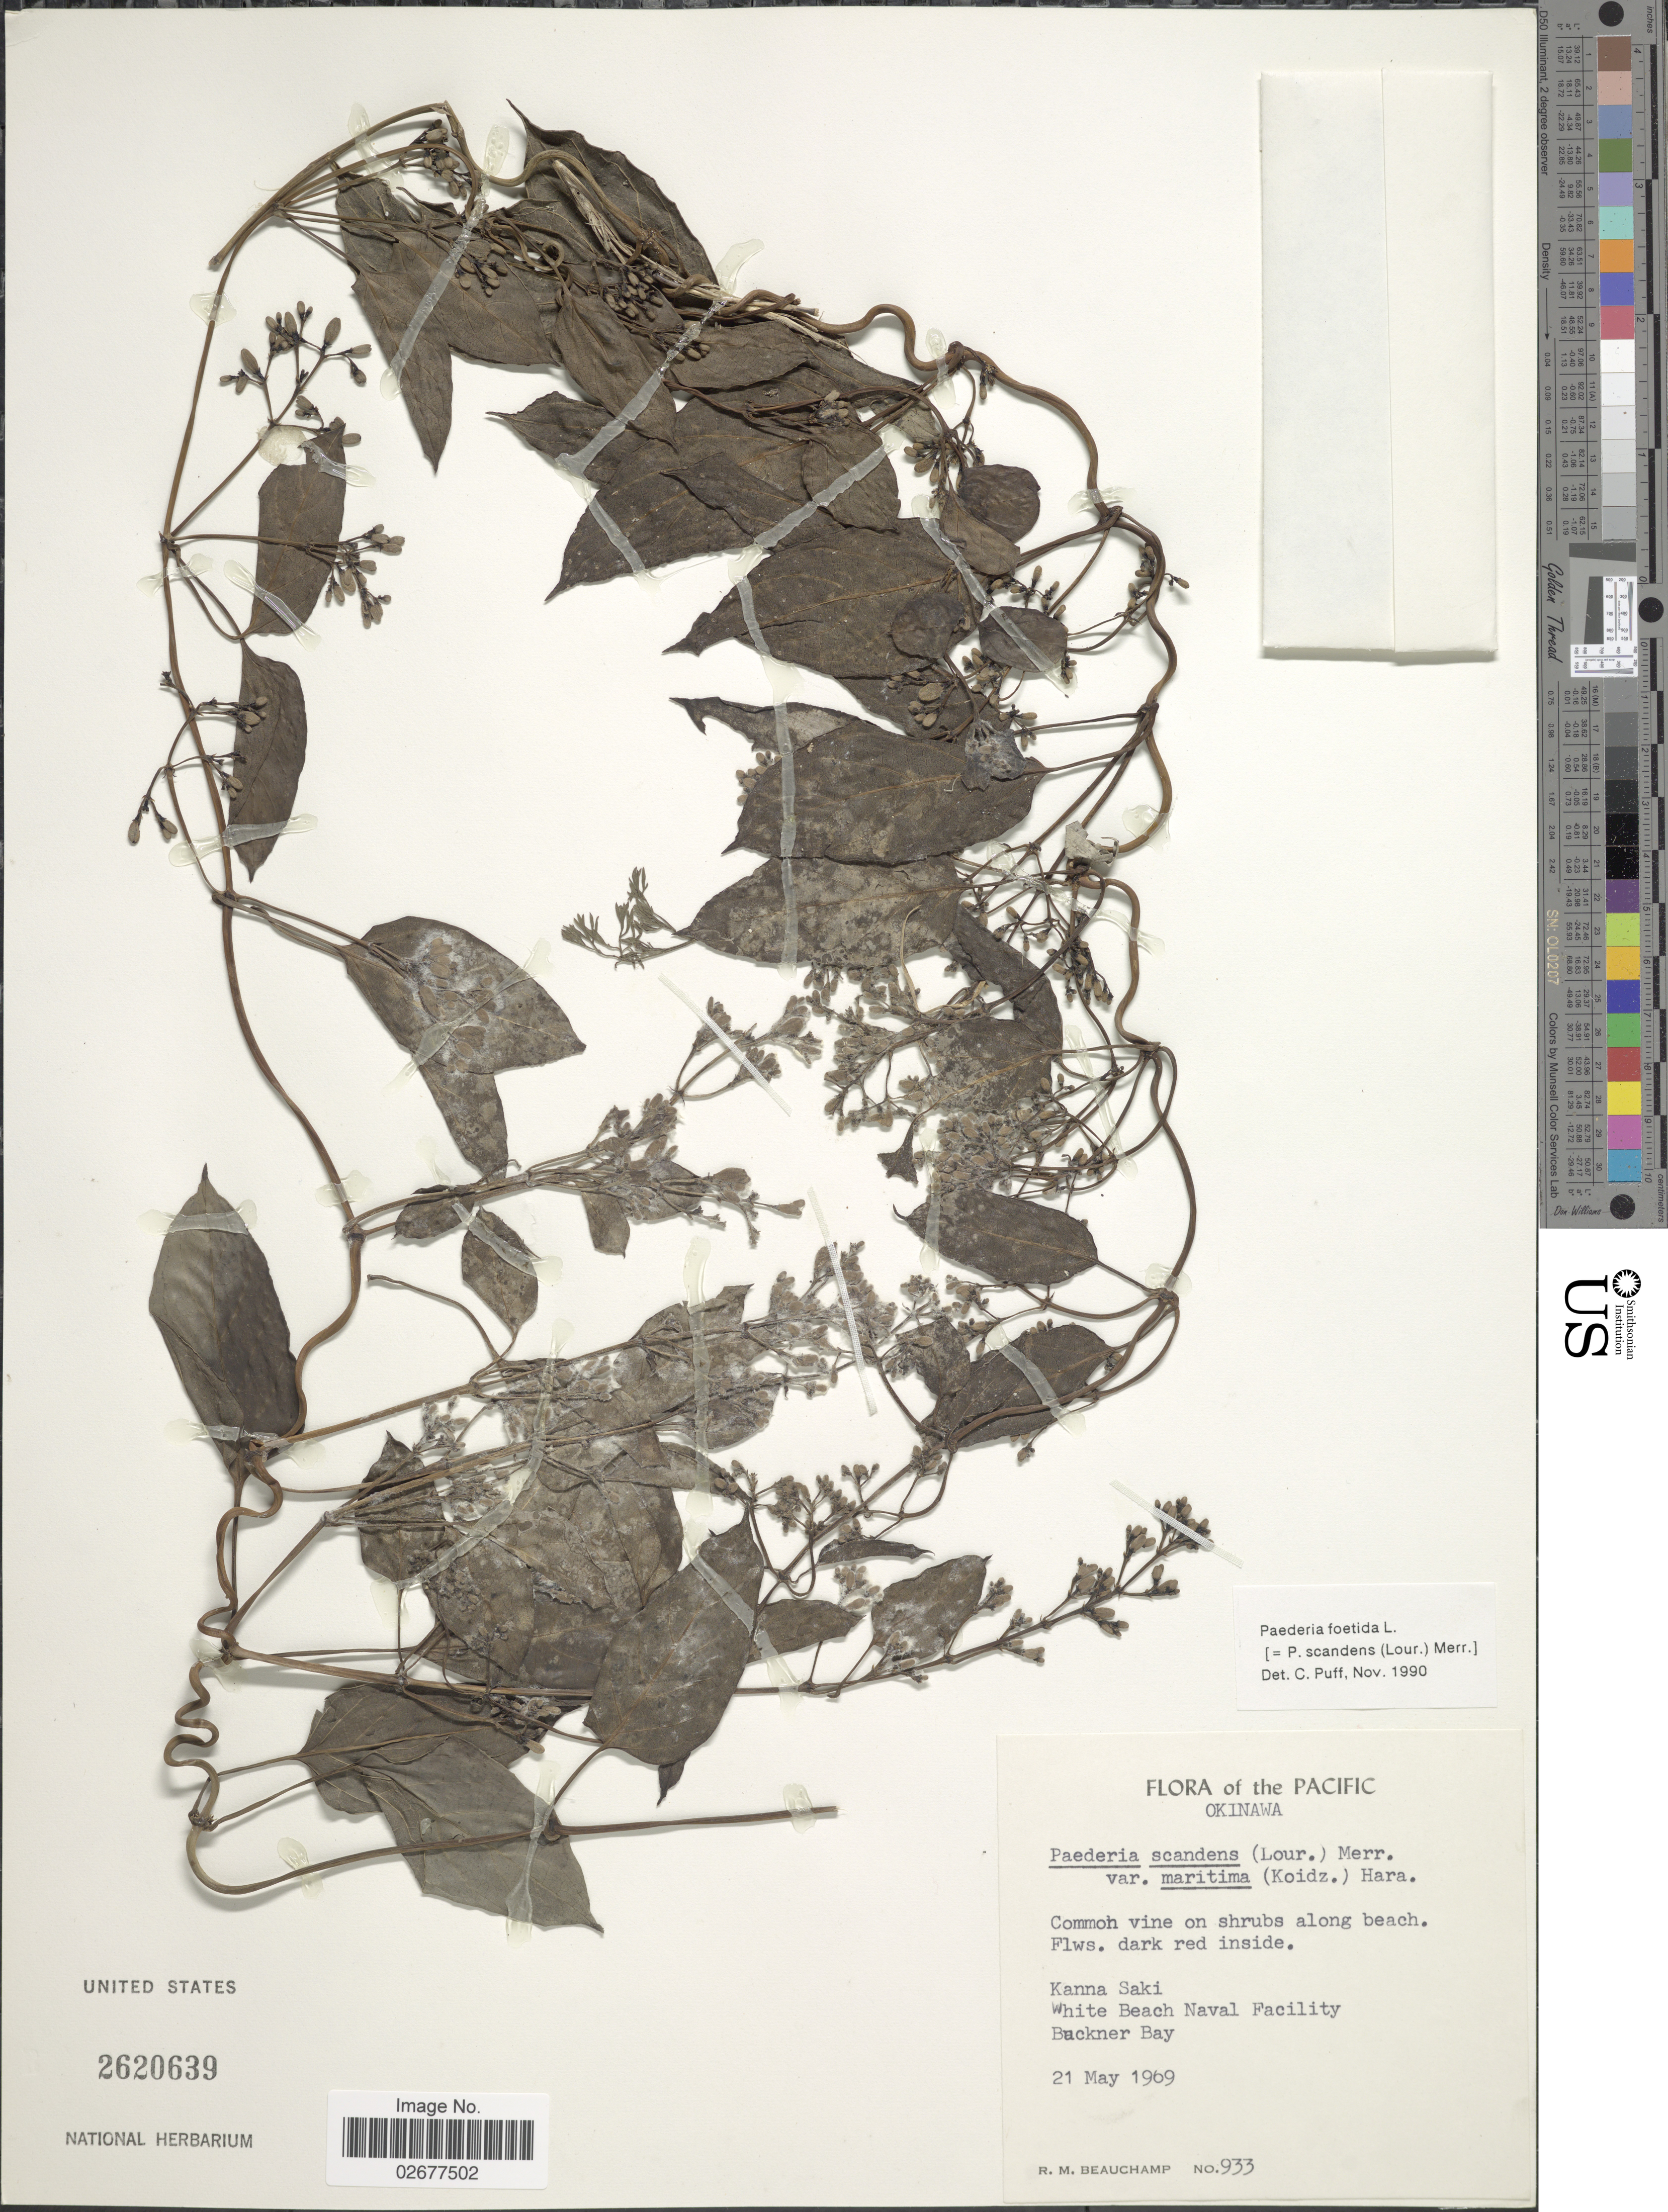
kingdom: Plantae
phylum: Tracheophyta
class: Magnoliopsida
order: Gentianales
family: Rubiaceae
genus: Paederia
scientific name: Paederia foetida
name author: L.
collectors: R. Beauchamp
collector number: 933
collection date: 1969-05-21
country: Japan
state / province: Okinawa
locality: Pacific. Kanna Saki. White Beach Naval Facility. Buckner Bay.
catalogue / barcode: US 2620639